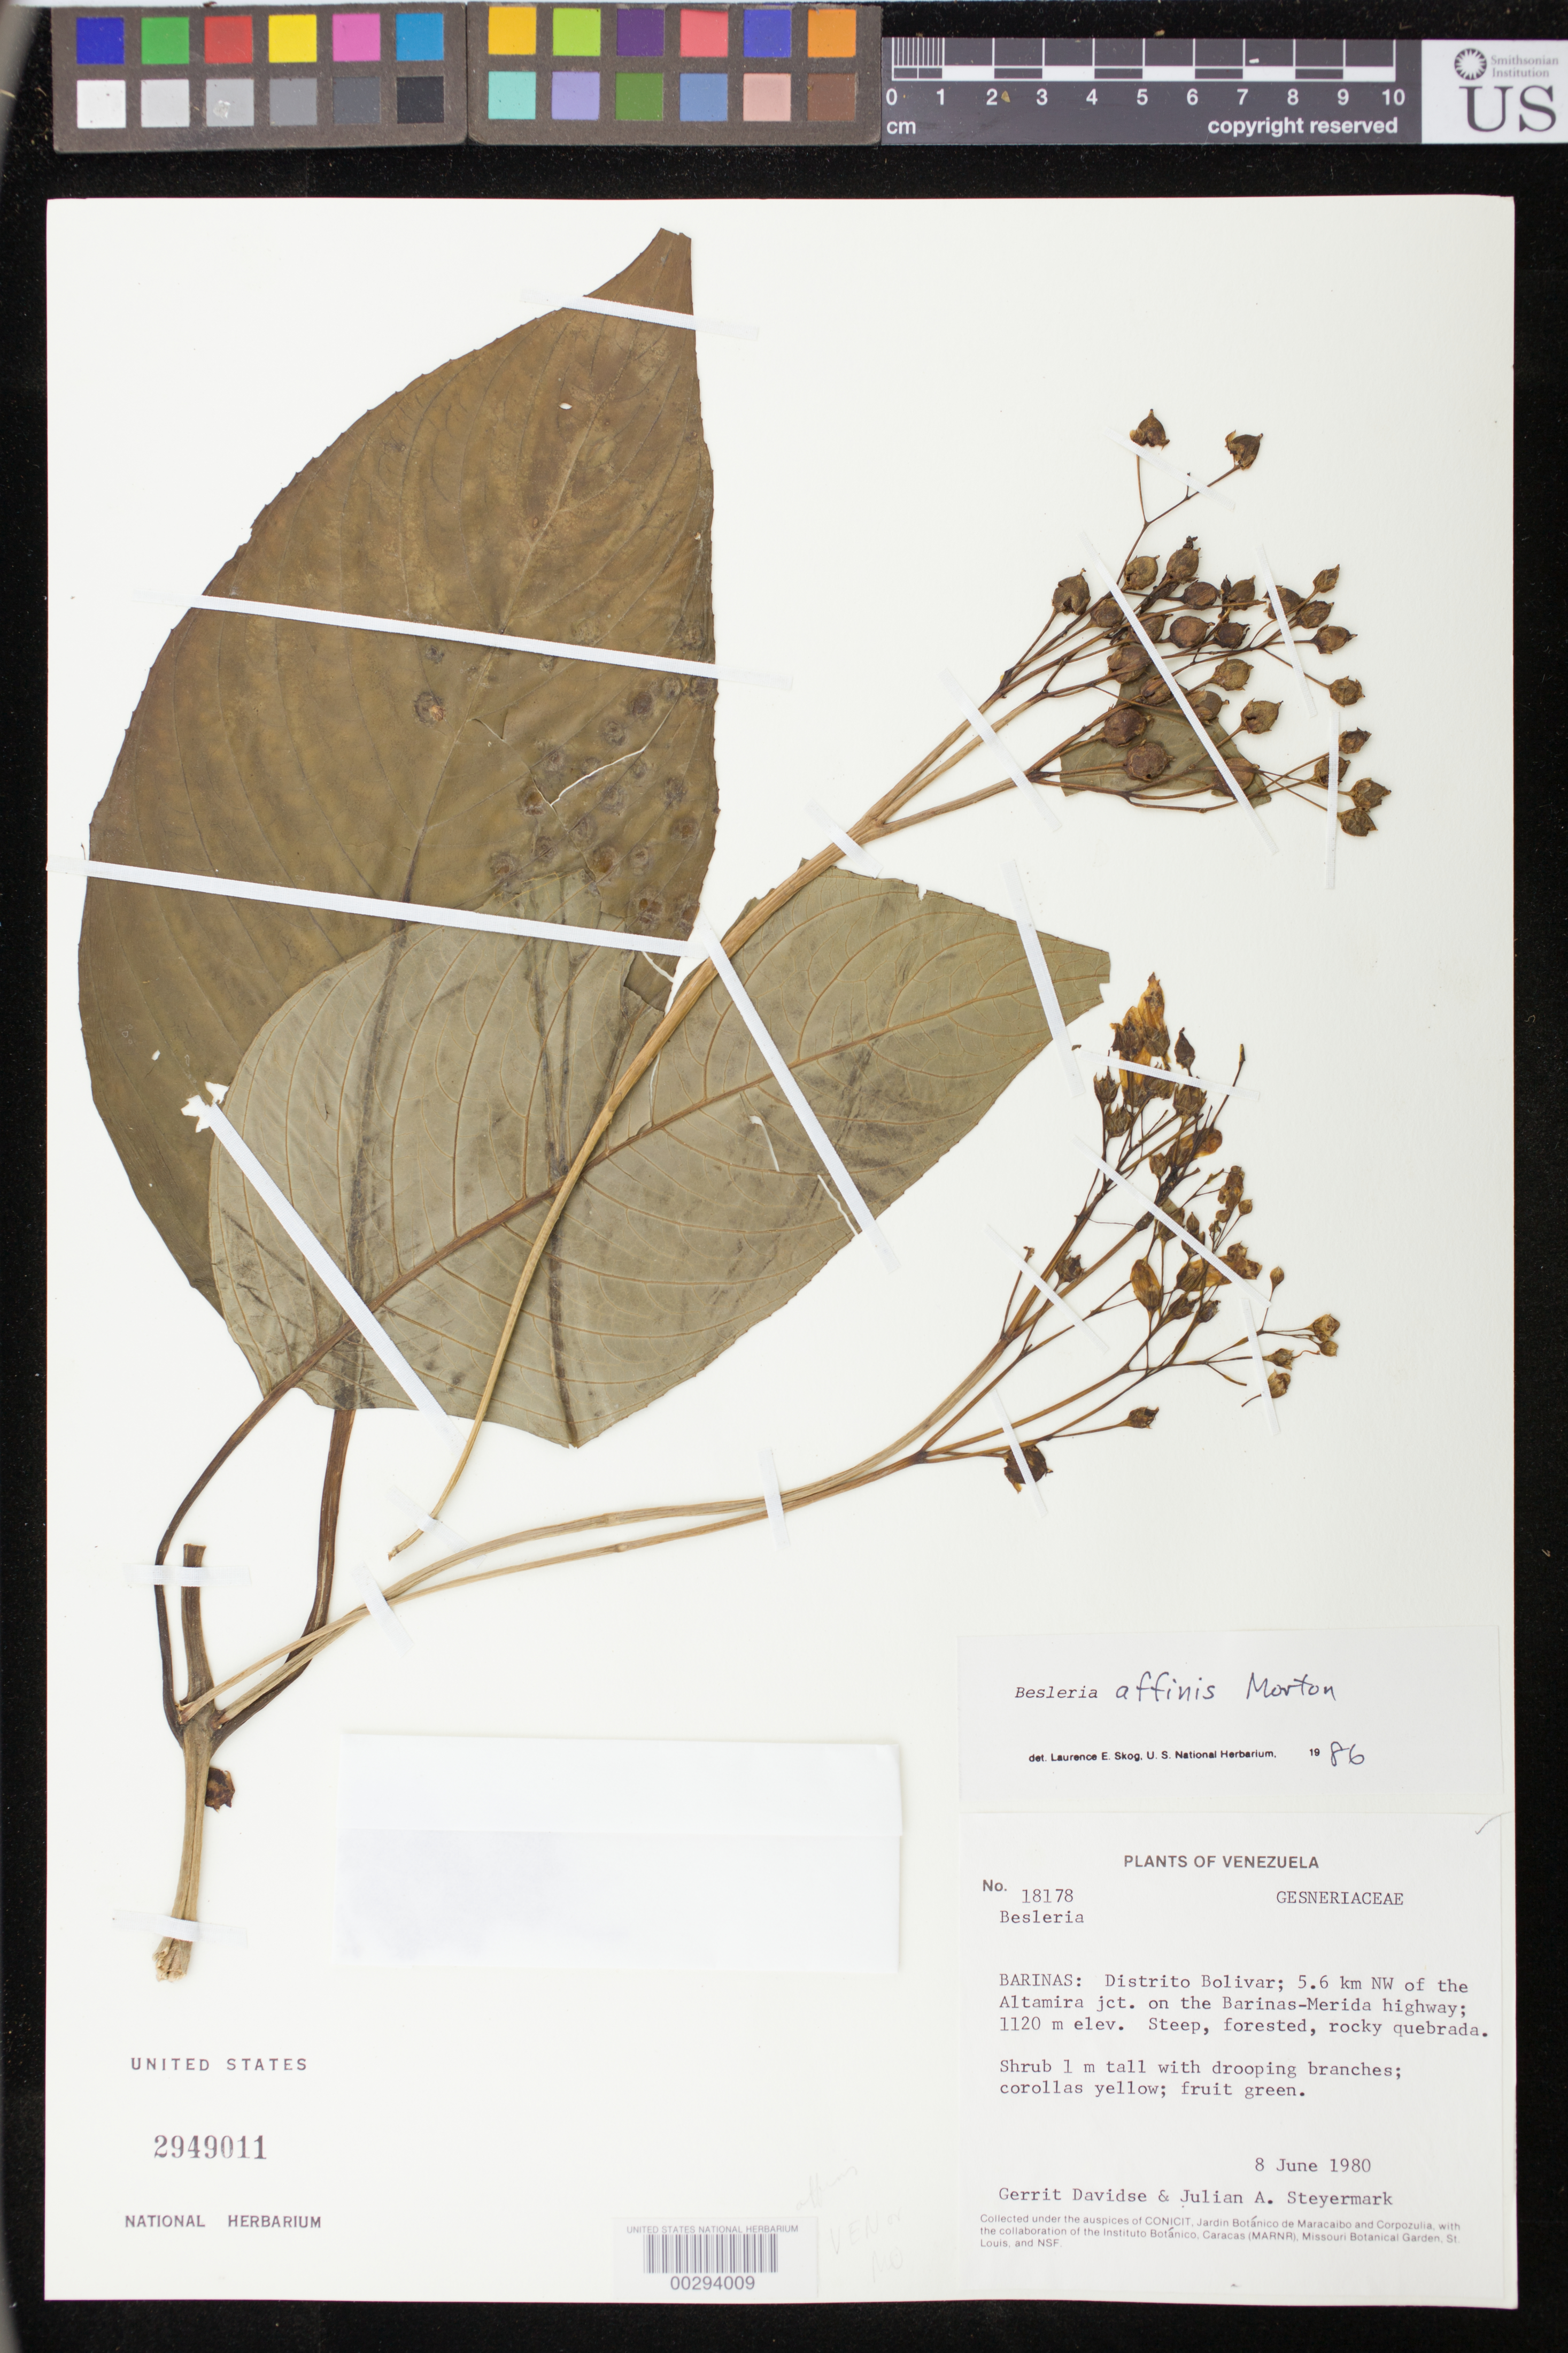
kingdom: Plantae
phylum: Tracheophyta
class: Magnoliopsida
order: Lamiales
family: Gesneriaceae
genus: Besleria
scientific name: Besleria affinis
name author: C.V. Morton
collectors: G. Davidse & J. Steyermark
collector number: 18178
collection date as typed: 08 Jun 1980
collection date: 1980-06-08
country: Venezuela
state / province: Barinas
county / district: Bolívar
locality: Dist. Bolivar, 5.6 km NW of the Altamira jct on the Barinas-Merida highway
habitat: Steep, forested, rocky quebrada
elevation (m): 1120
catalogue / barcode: US 2949011